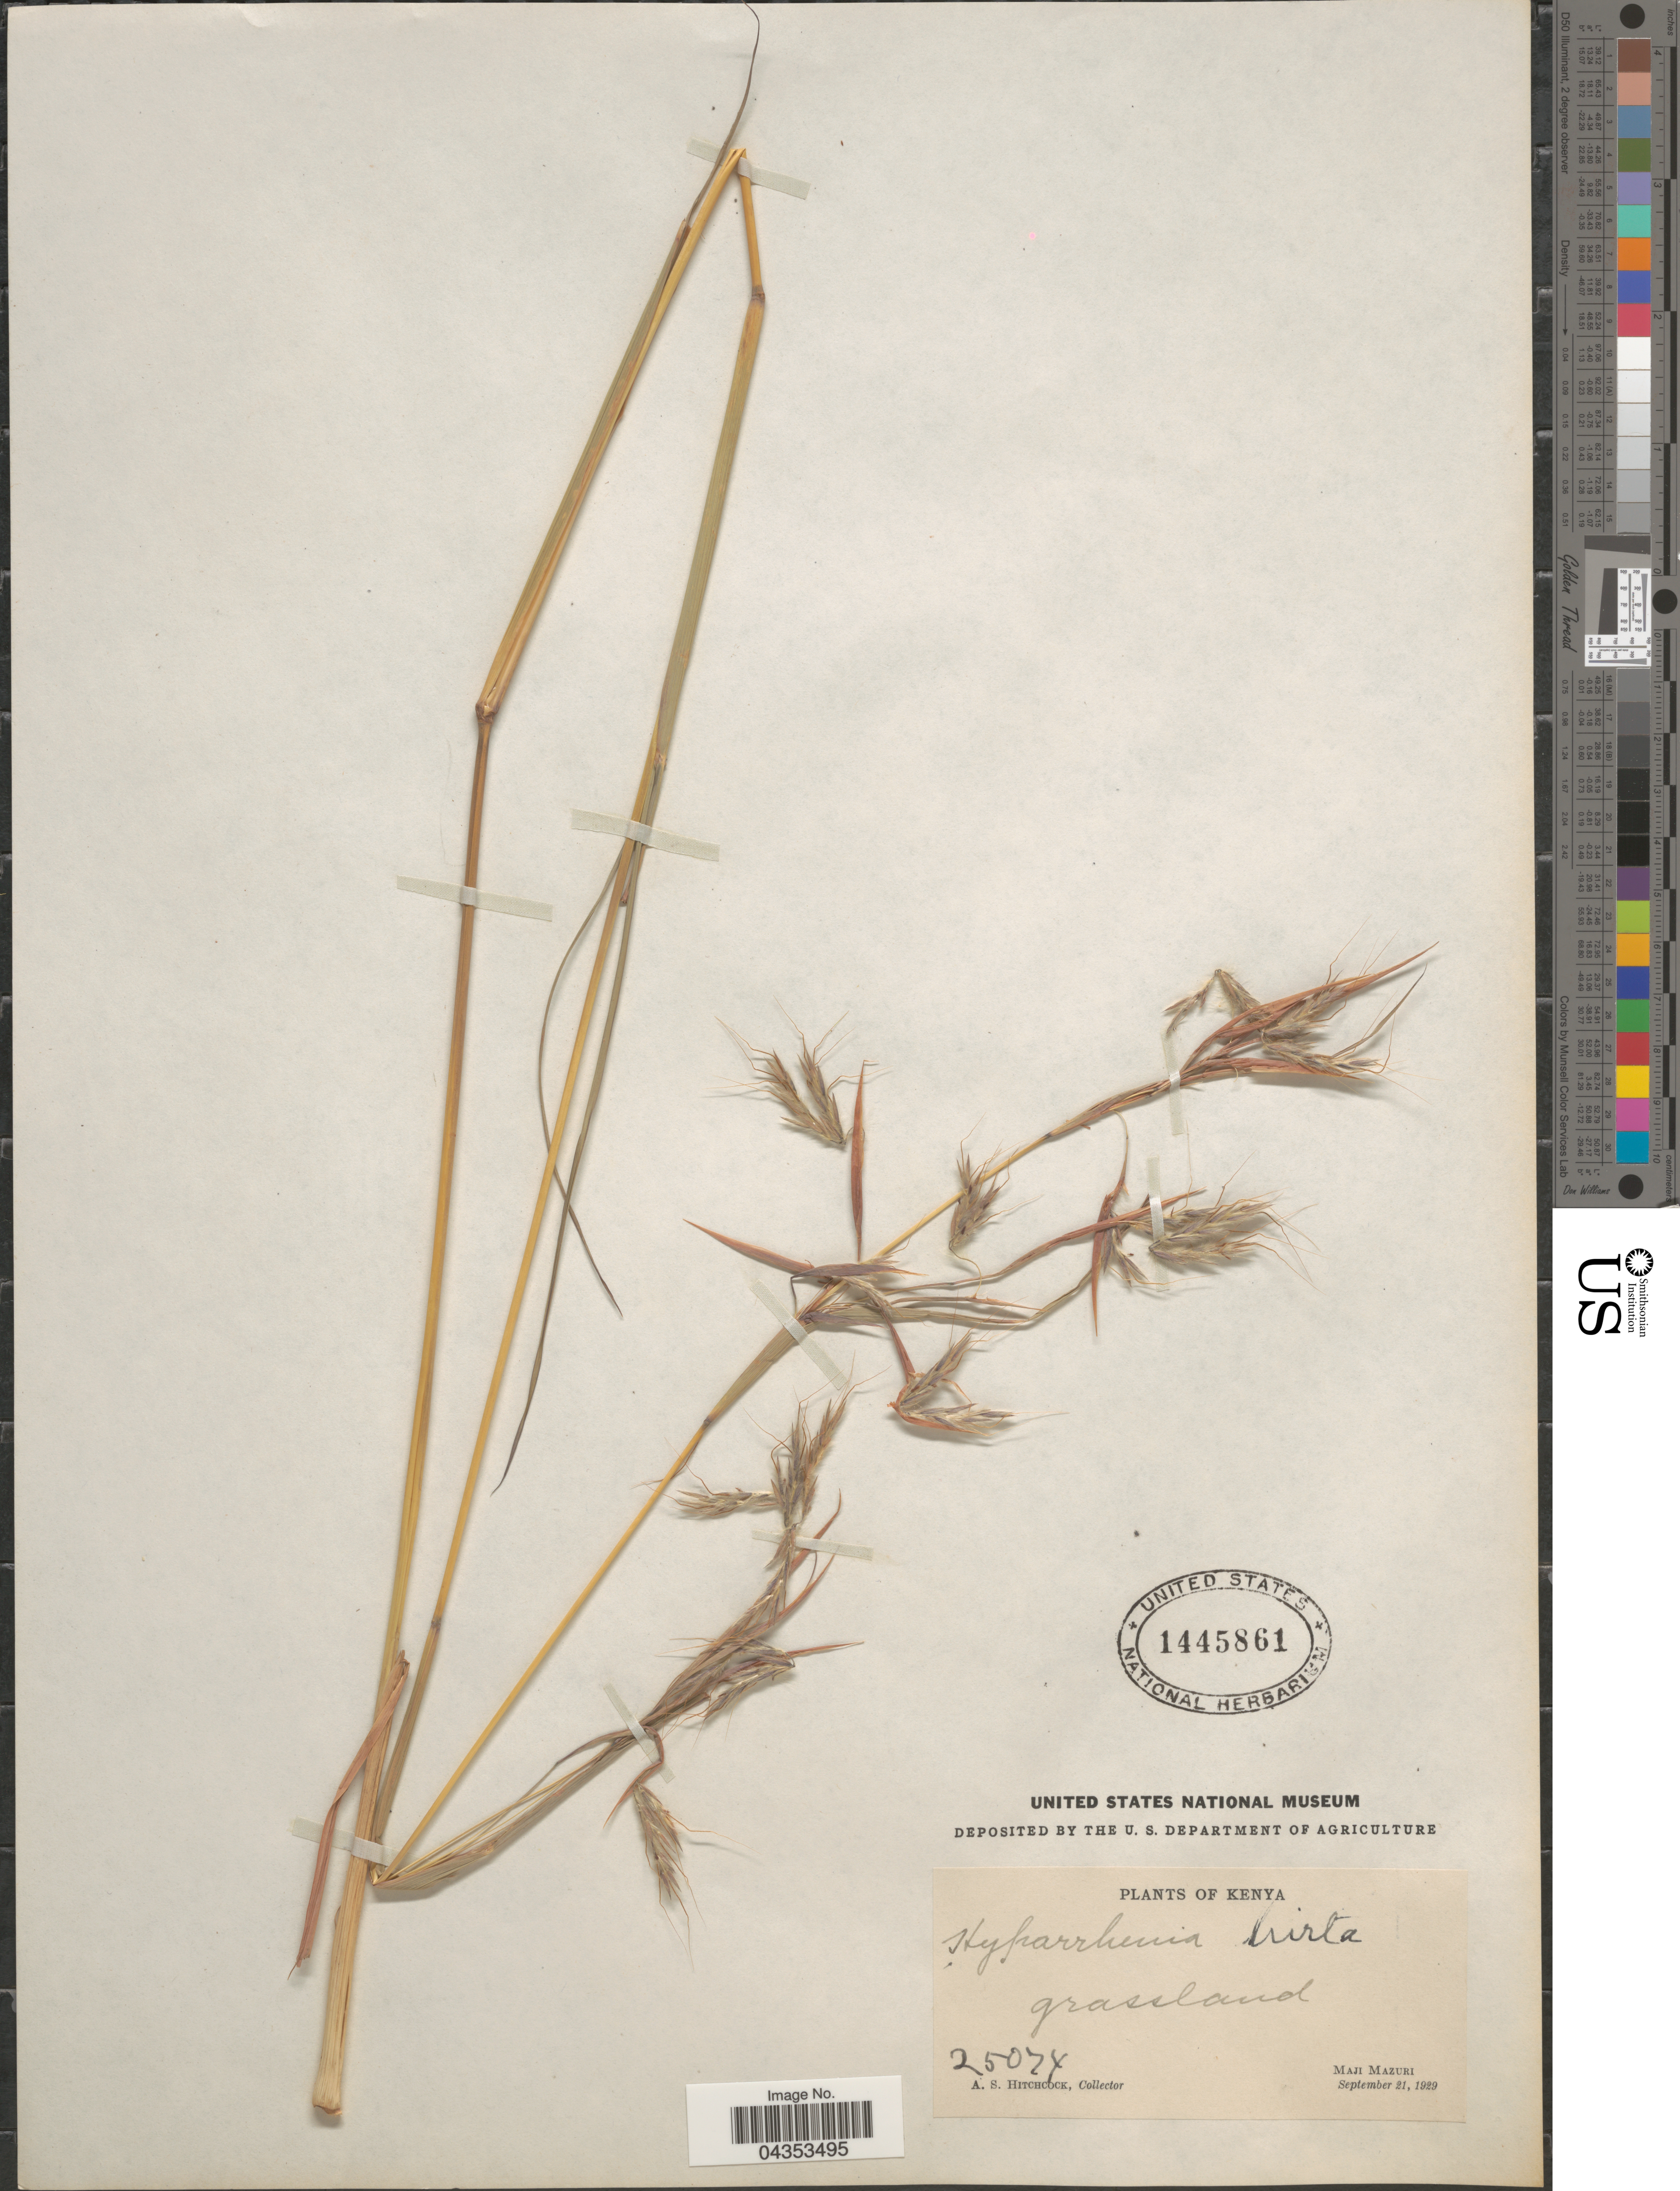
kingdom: Plantae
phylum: Tracheophyta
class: Liliopsida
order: Poales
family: Poaceae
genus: Hyparrhenia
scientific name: Hyparrhenia hirta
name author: (L.) Stapf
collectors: A. S. Hitchcock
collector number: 25074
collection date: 1929-09-21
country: Kenya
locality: Grassland. Maji Mazuri.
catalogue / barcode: US 1445861